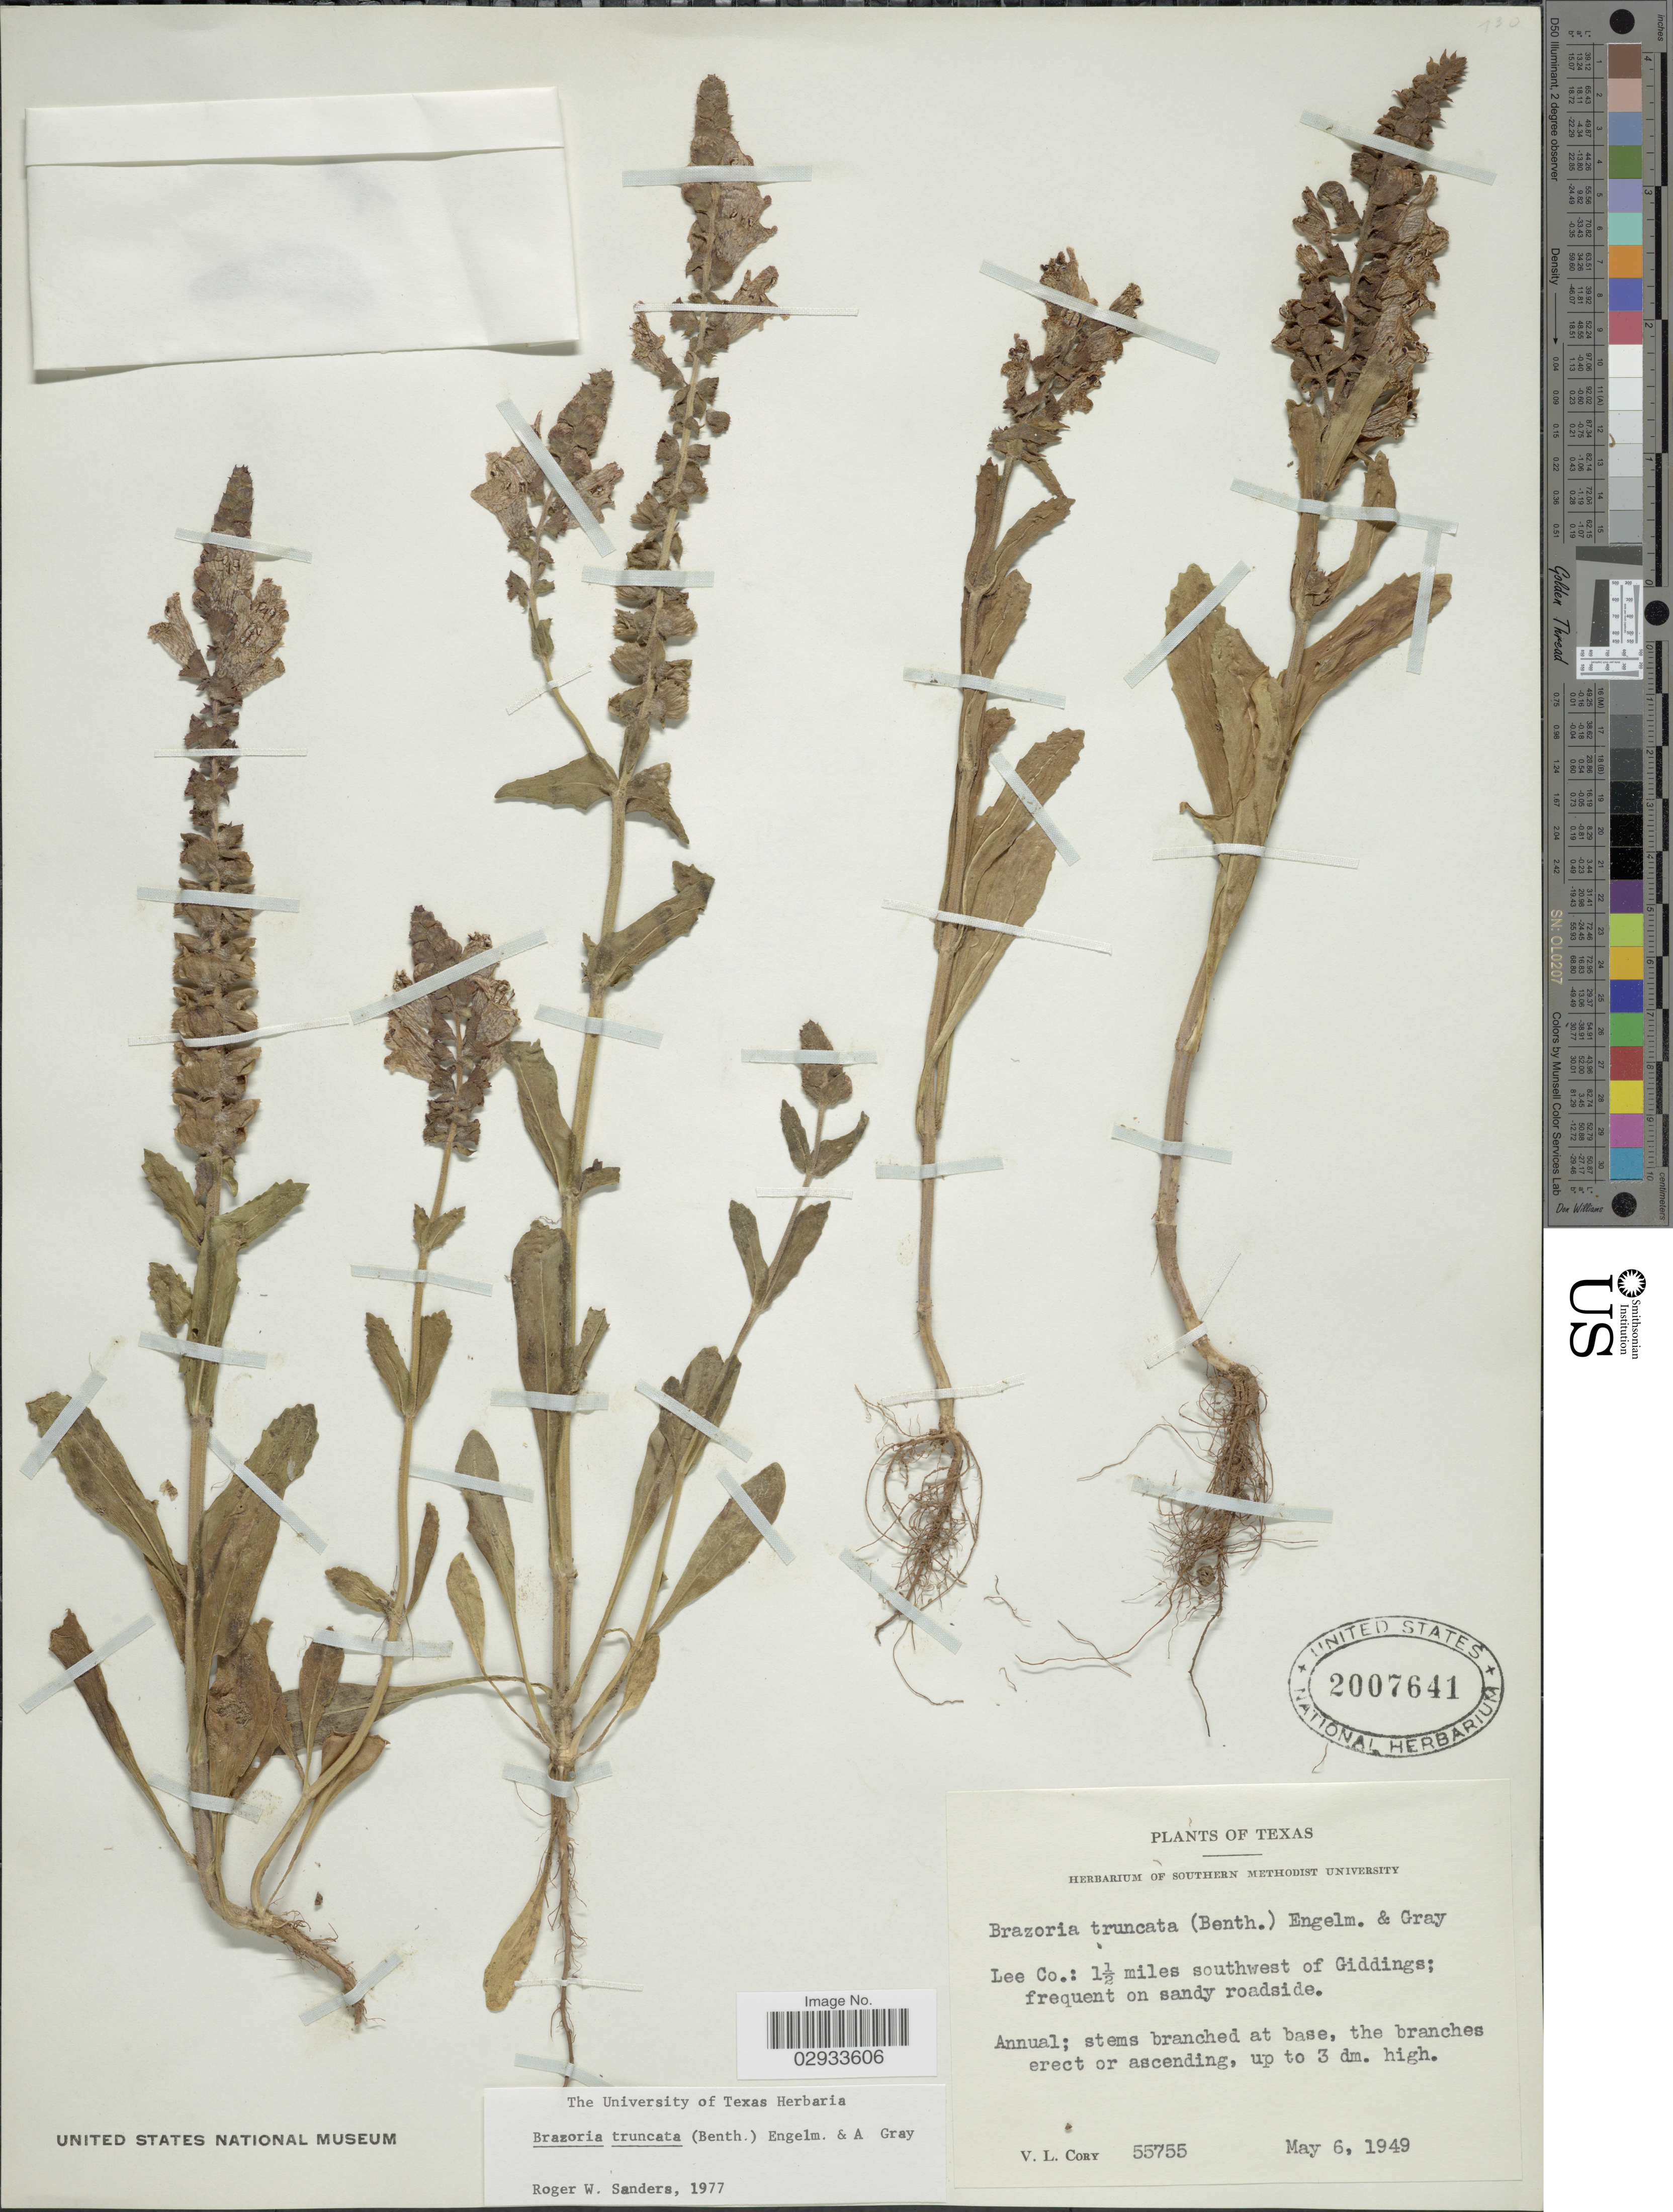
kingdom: Plantae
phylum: Tracheophyta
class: Magnoliopsida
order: Lamiales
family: Lamiaceae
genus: Brazoria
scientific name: Brazoria truncata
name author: (Benth.) Engelm. & A. Gray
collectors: V. Cory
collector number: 55755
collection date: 1949-05-06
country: United States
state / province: Texas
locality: Lee Co.: 1½ miles southwest of Giddings.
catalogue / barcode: US 2007641